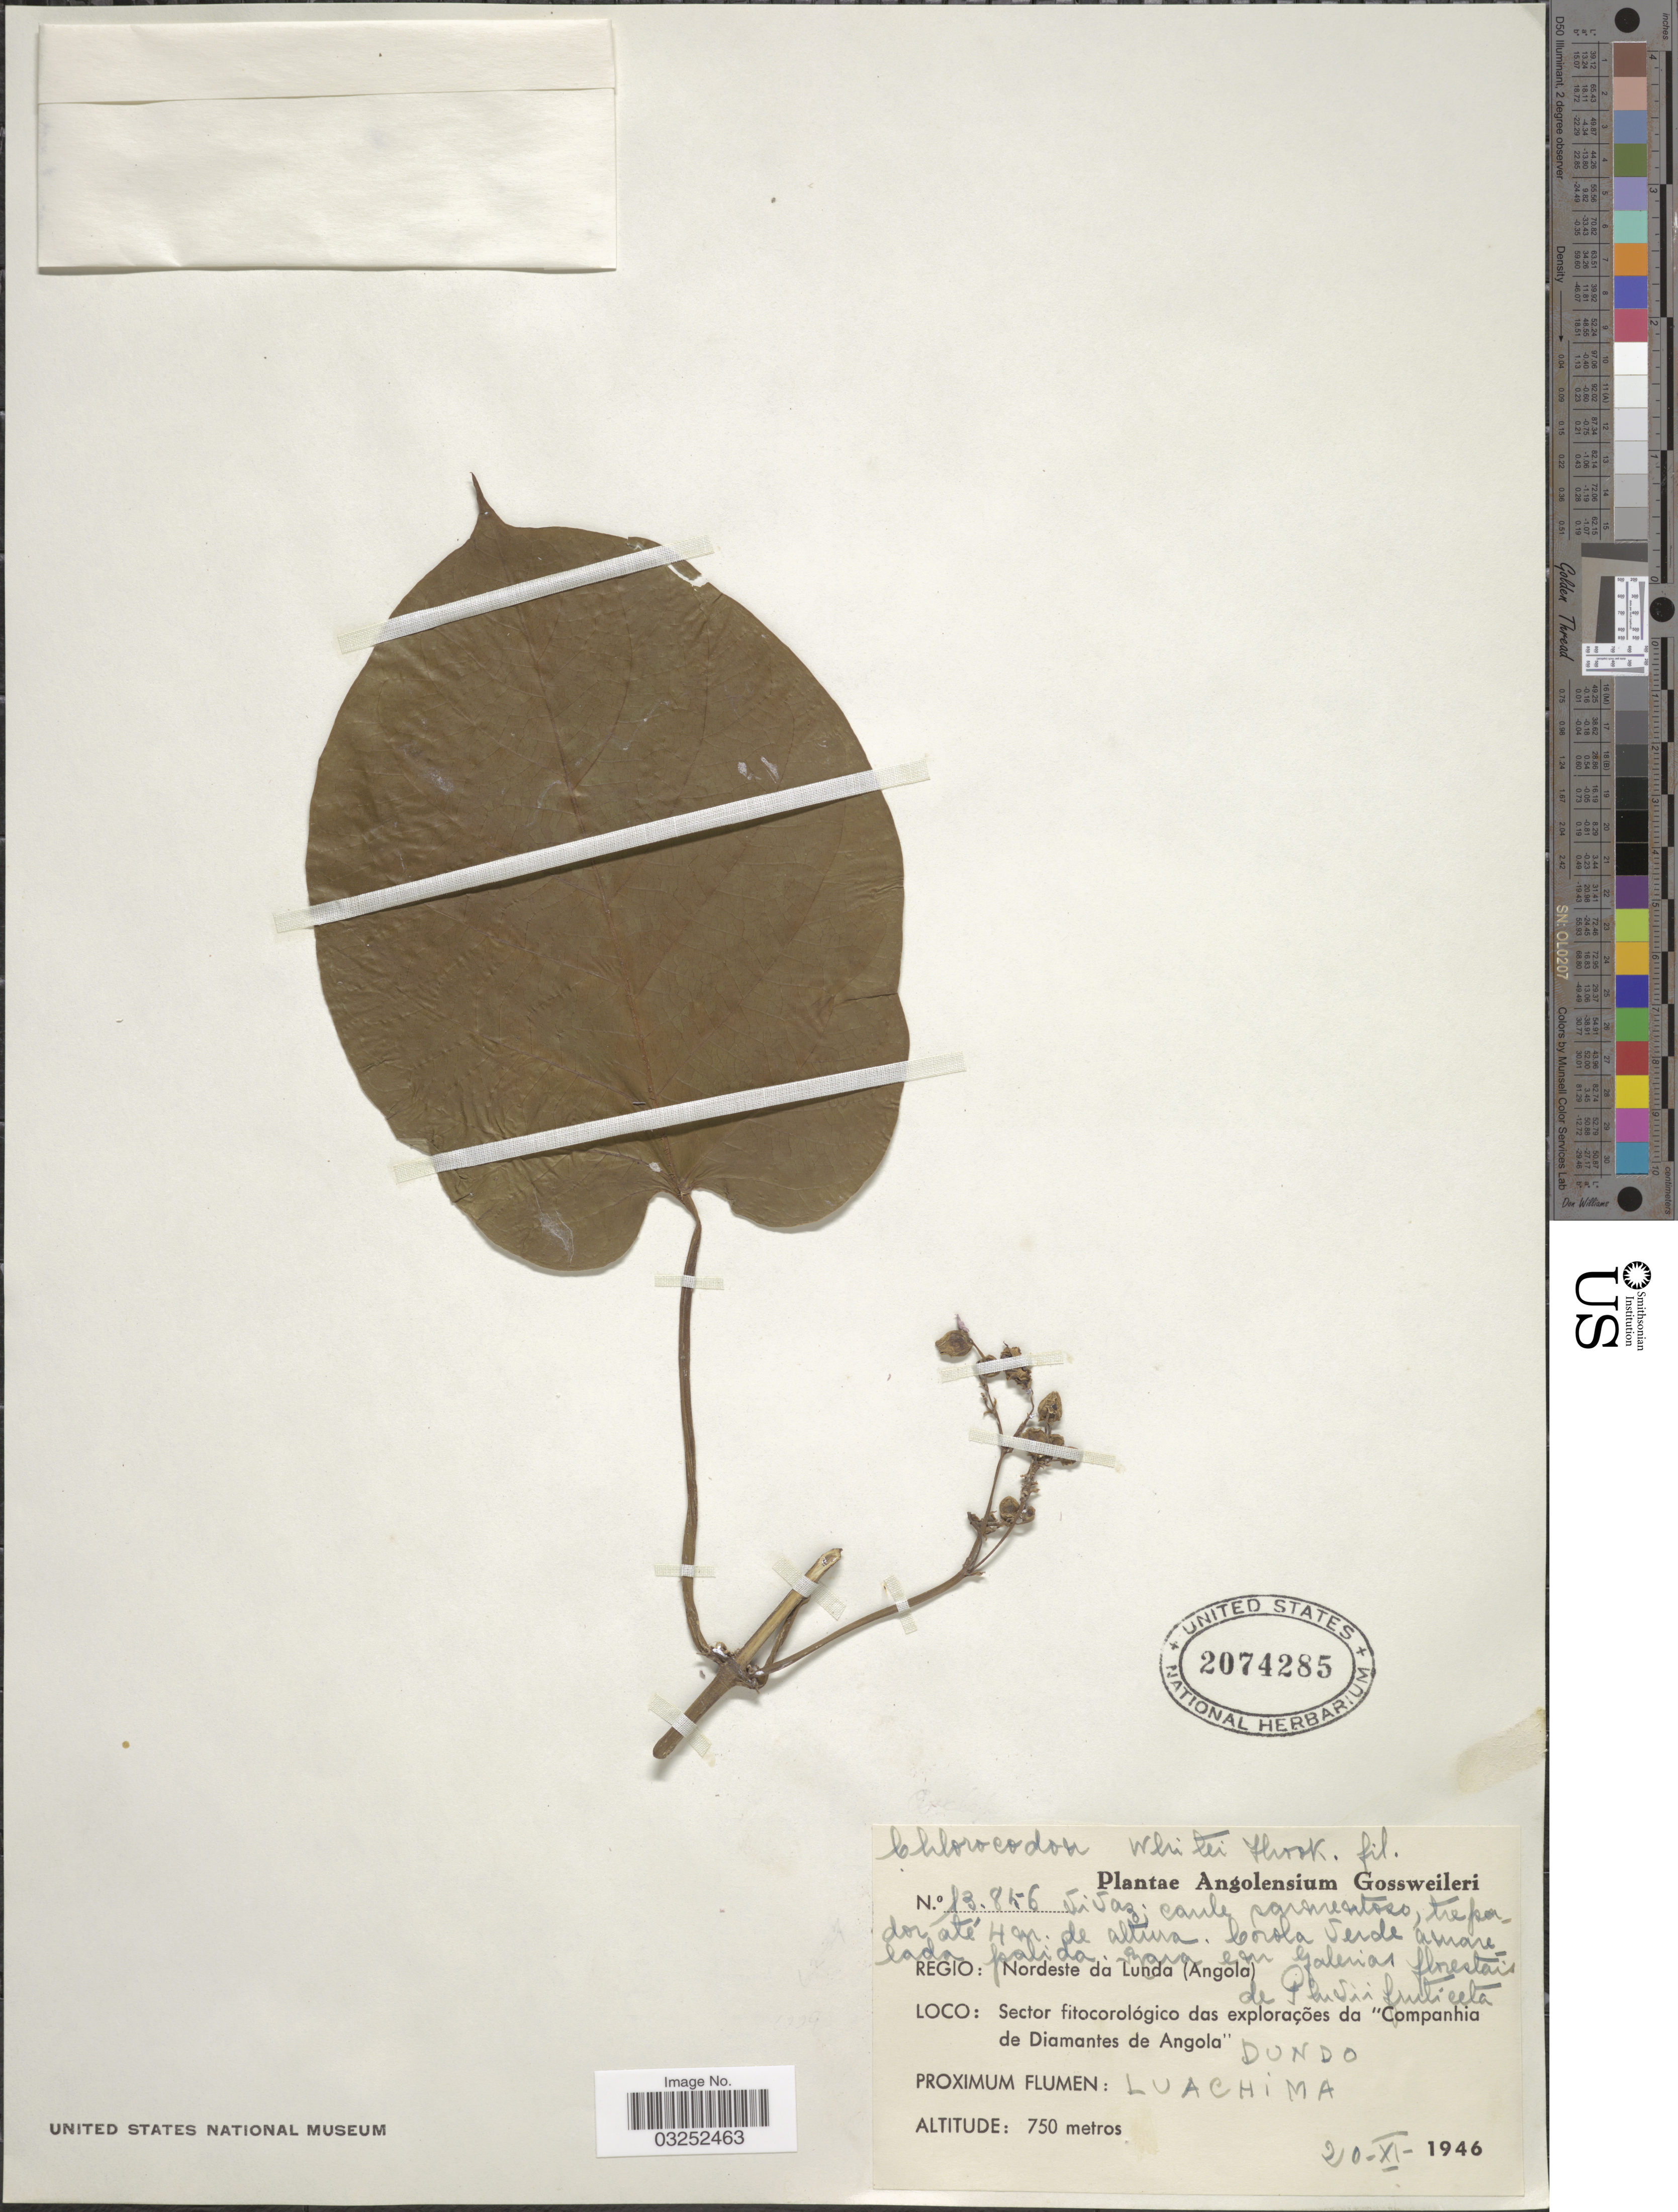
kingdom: Plantae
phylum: Tracheophyta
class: Magnoliopsida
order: Gentianales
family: Apocynaceae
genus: Mondia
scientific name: Mondia whitei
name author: Skeels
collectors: -. Gossweiler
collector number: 13856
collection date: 1946-11-20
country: Angola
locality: Nordeste da Lunda. Sector fitocorológico das explorações da "Companhia de Diamantes de Angola".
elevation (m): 750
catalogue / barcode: US 2074285